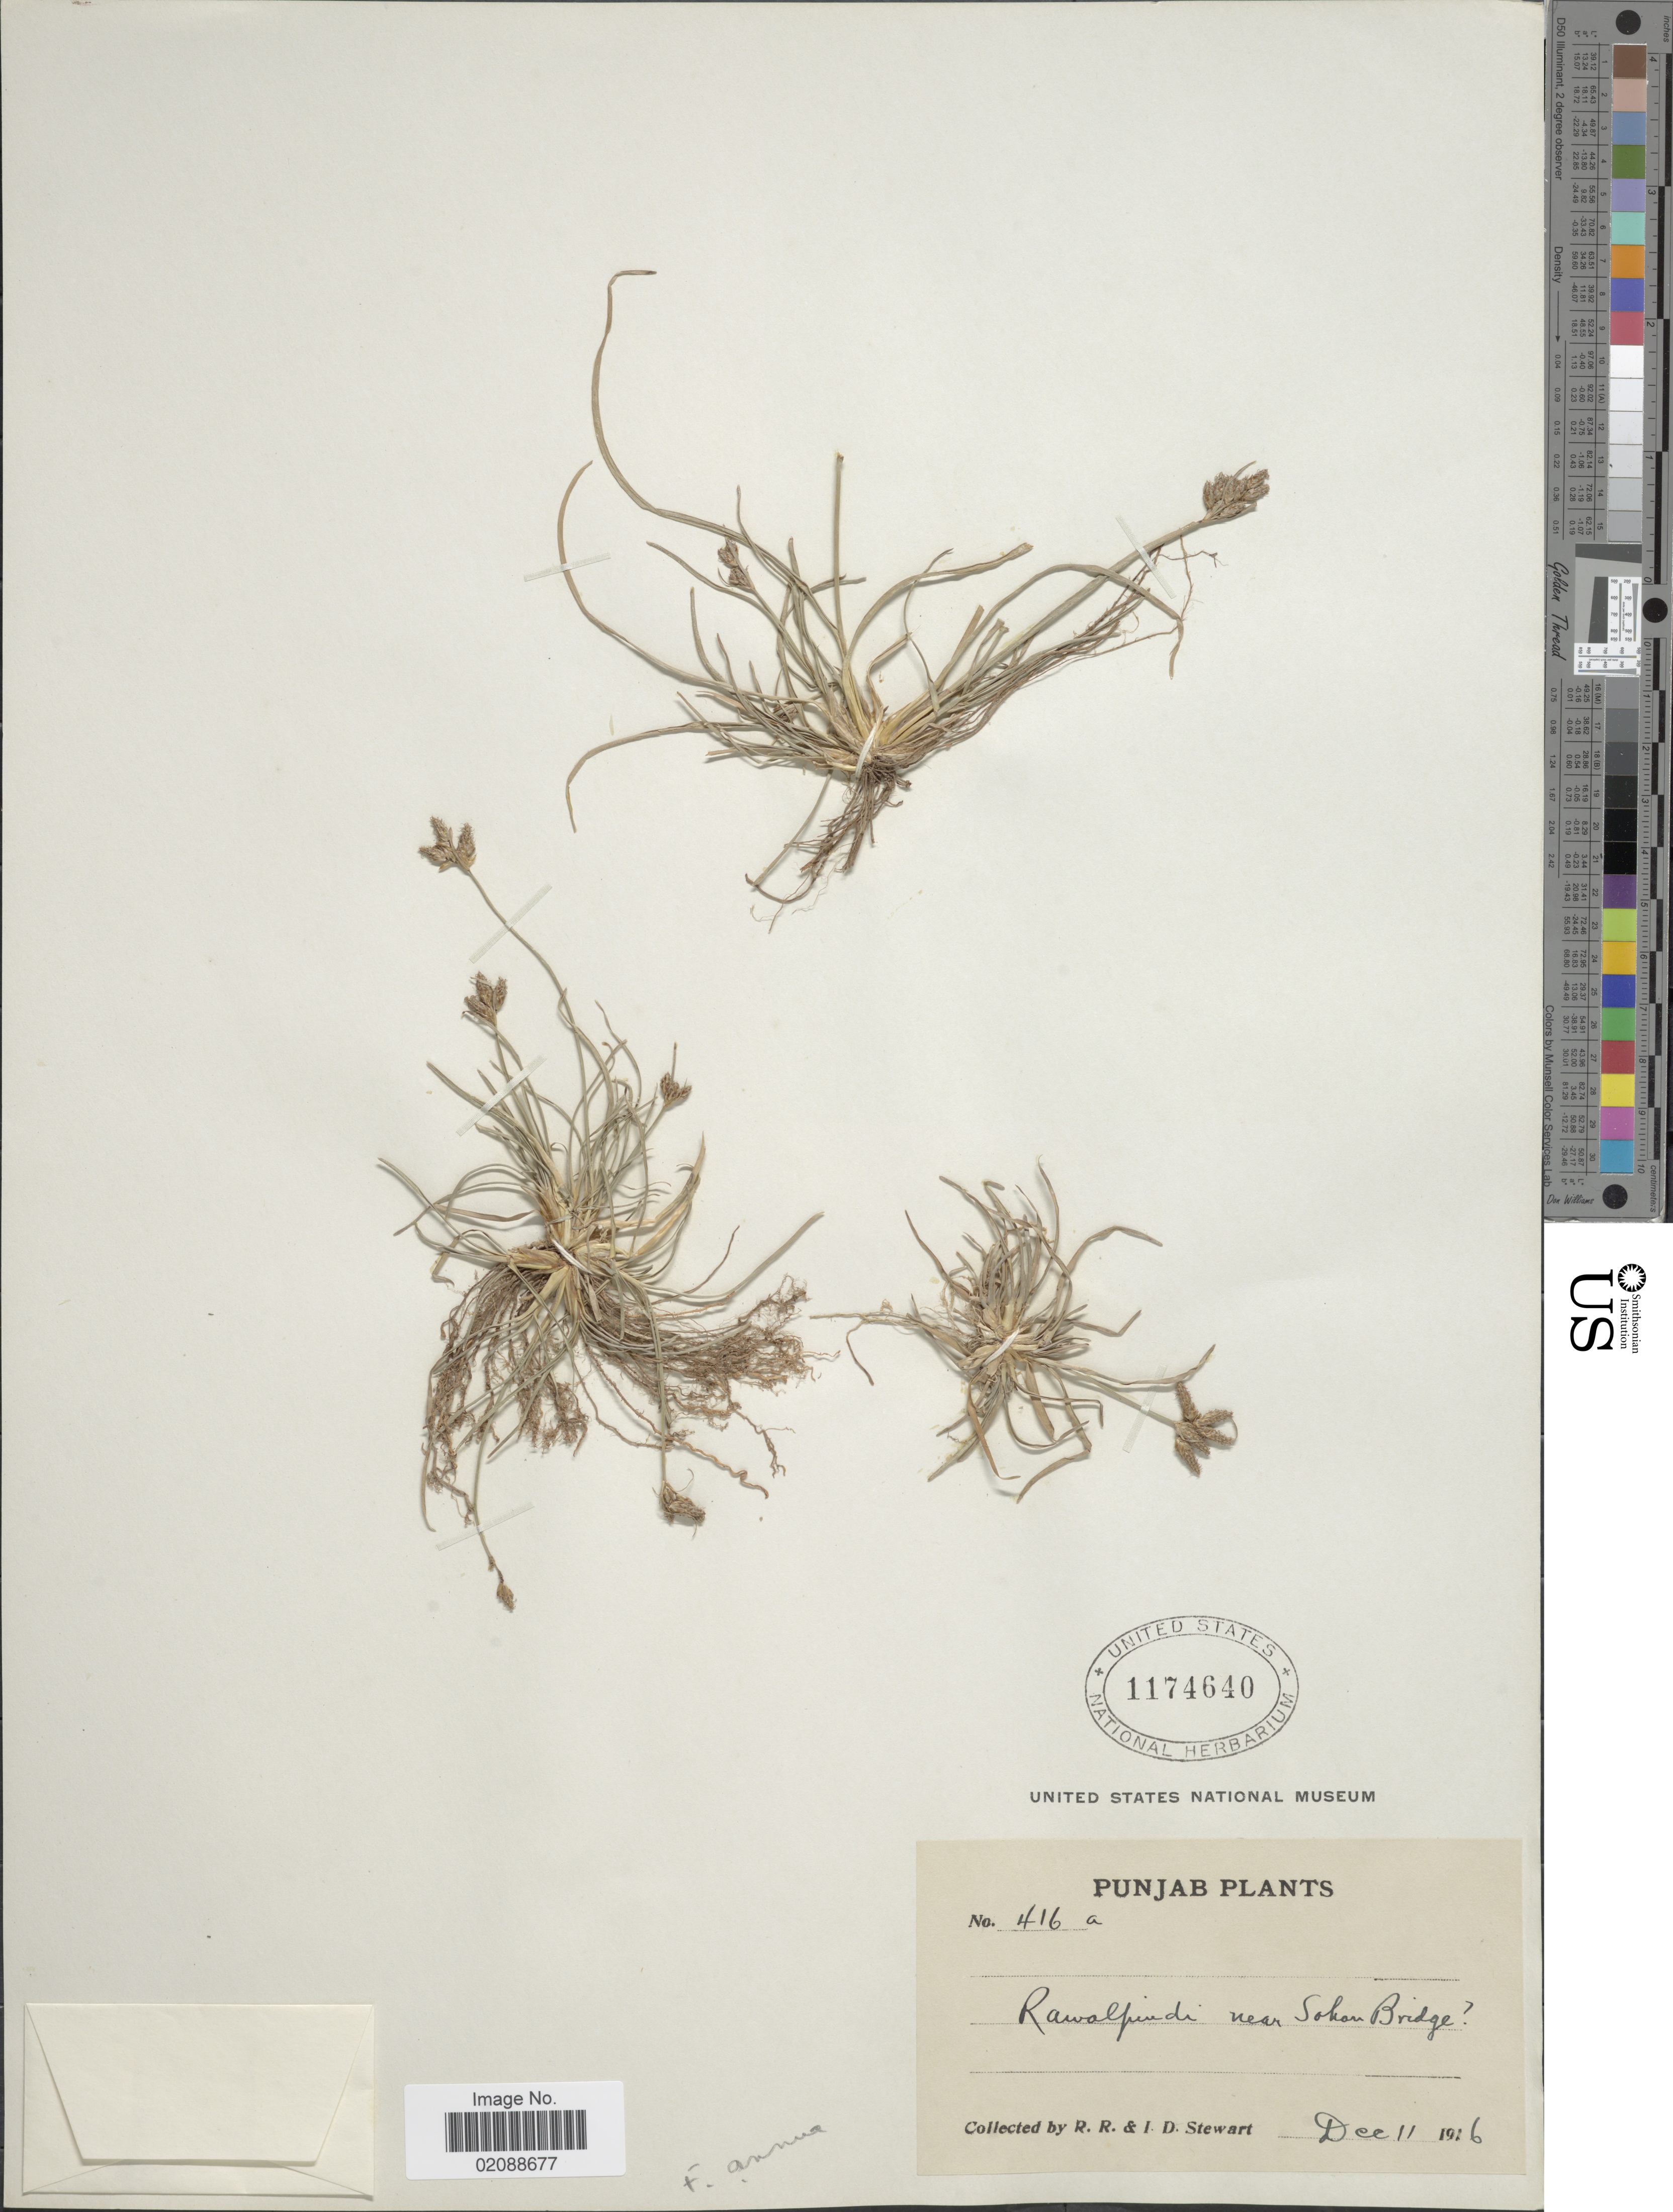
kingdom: Plantae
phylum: Tracheophyta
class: Liliopsida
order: Poales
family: Cyperaceae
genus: Fimbristylis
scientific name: Fimbristylis annua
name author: (All.) Roem. & Schult.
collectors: R. R. Stewart & I. Stewart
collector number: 416a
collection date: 1916-12-11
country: Pakistan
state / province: Punjab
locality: Rawalpindi near Sohan Bridge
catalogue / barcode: US 1174640